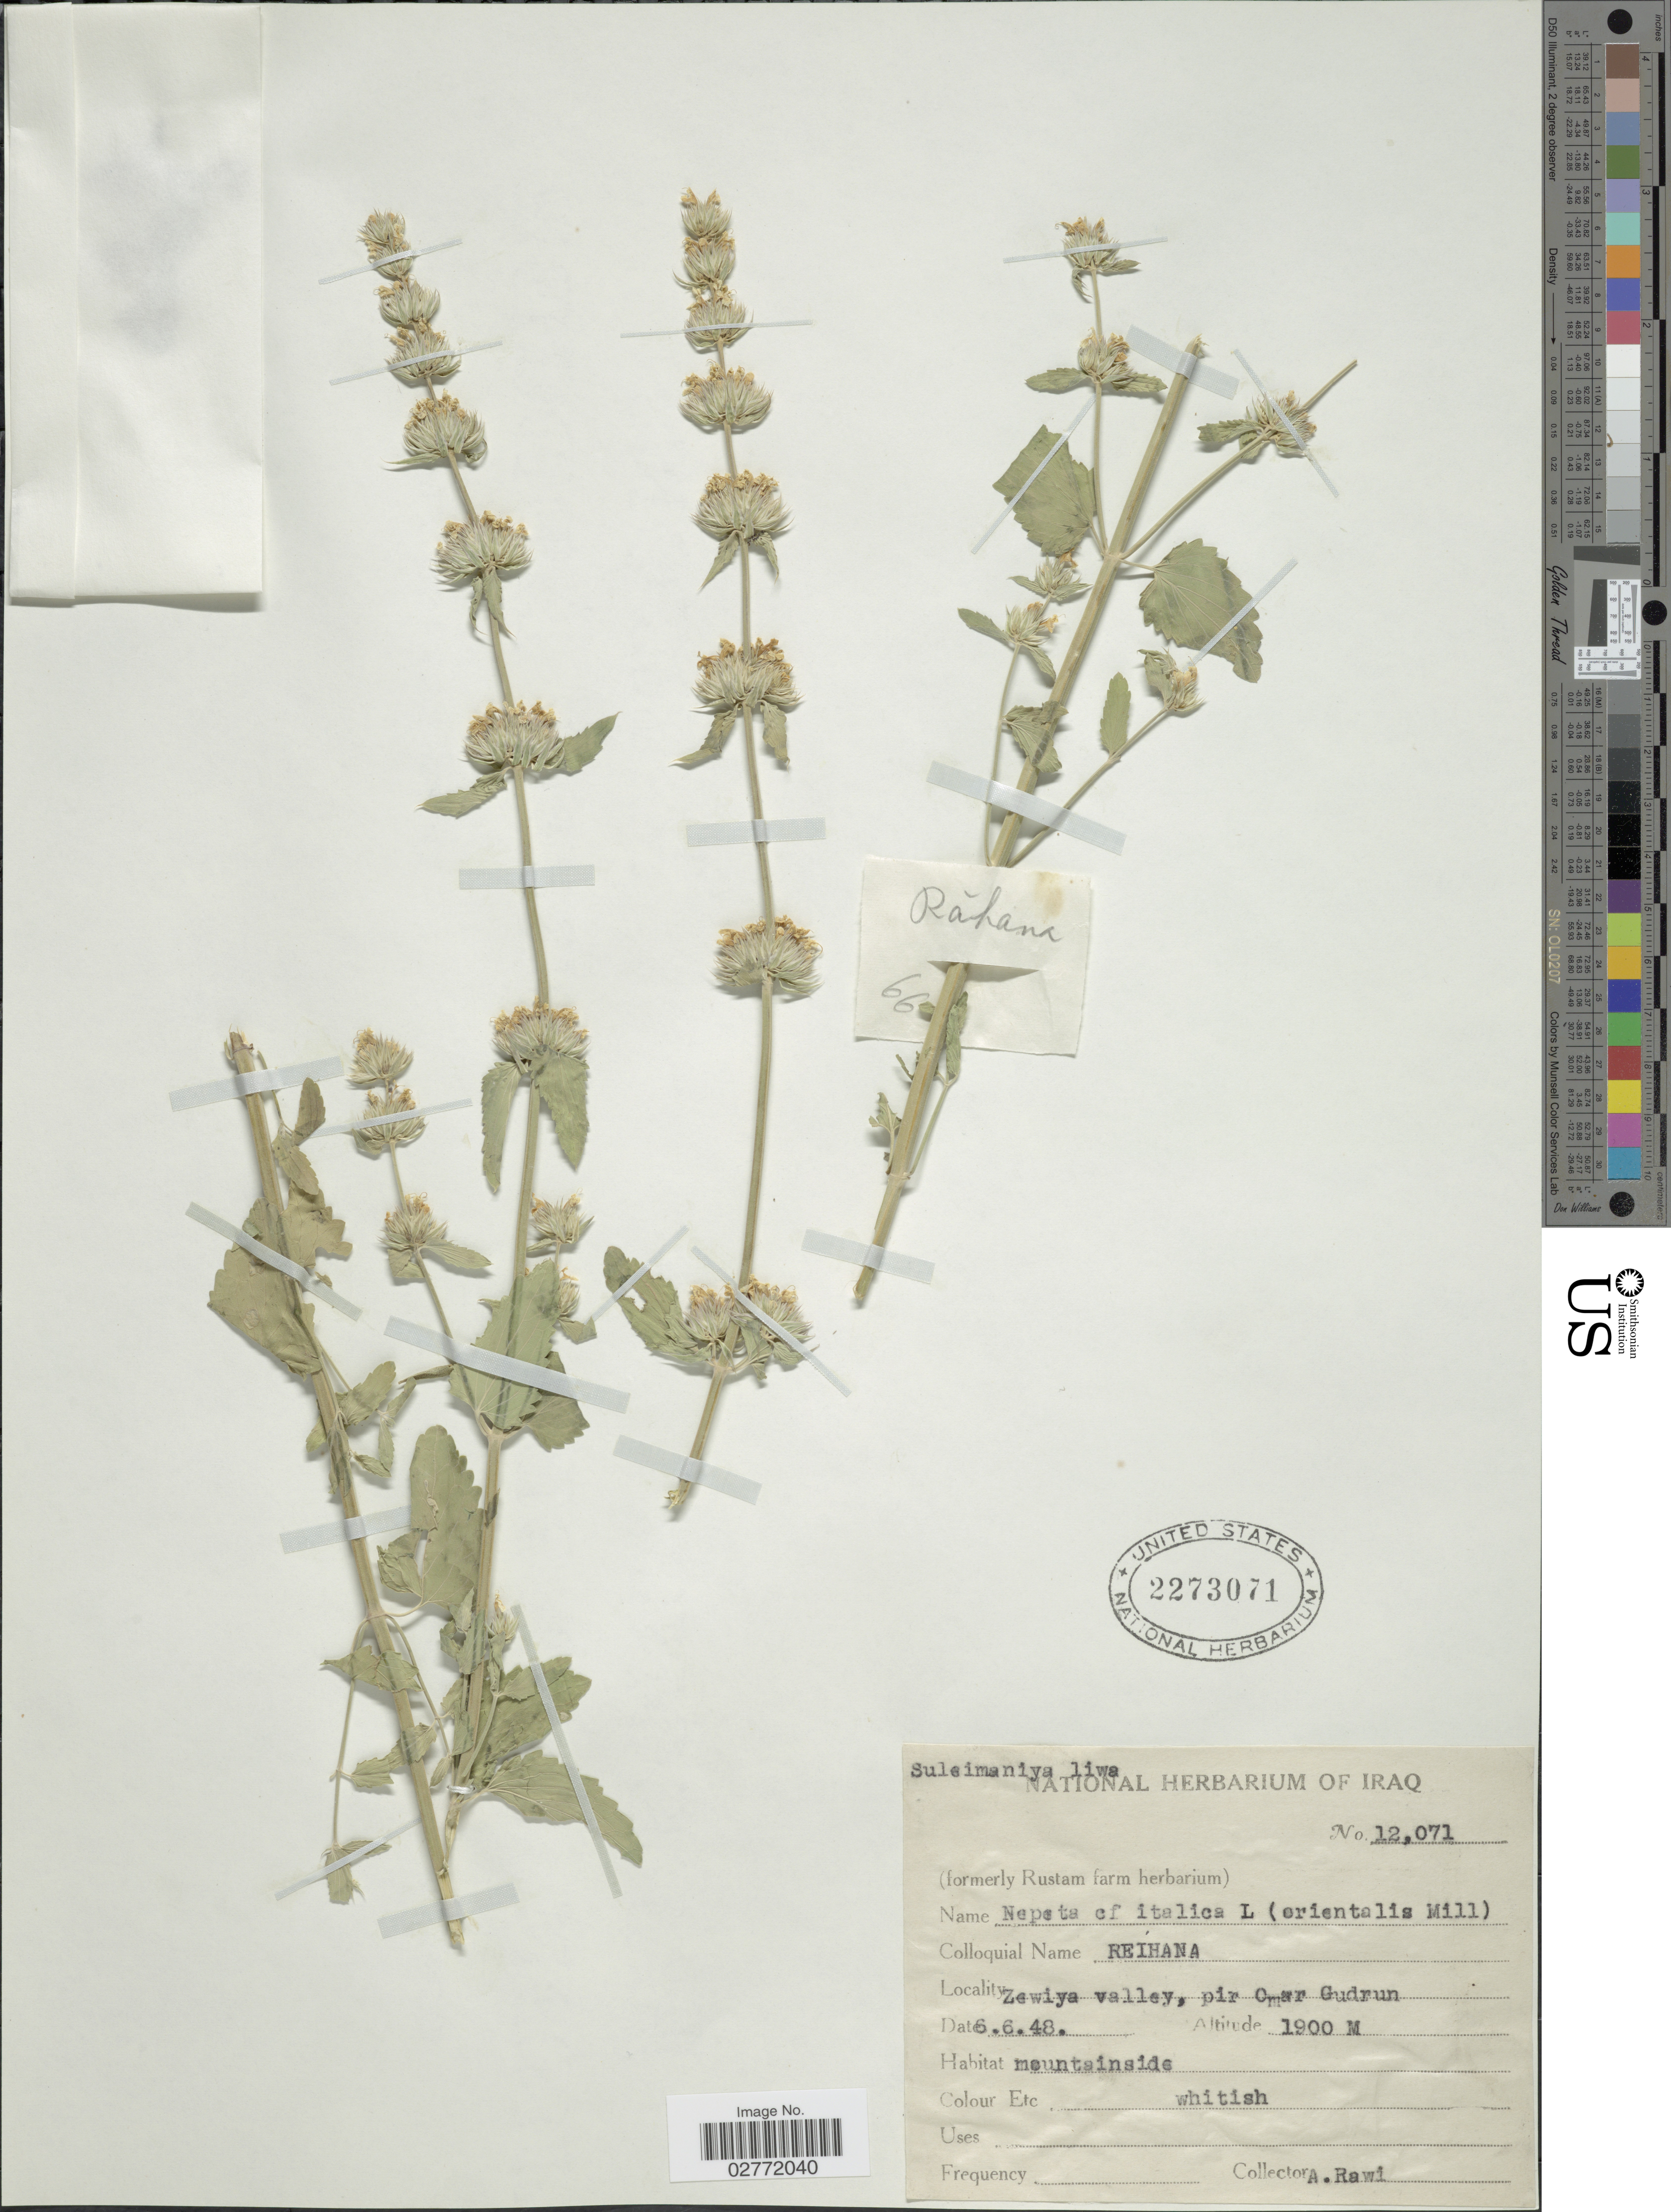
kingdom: Plantae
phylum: Tracheophyta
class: Magnoliopsida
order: Lamiales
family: Lamiaceae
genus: Nepeta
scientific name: Nepeta italica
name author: L.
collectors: A. Rawi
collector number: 12071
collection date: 1948-06-06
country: Iraq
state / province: As Sulaymānīyah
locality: Suleimaniya liwa, Zewiya valley, pir Omar Gudrun.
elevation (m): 1900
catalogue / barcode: US 2273071